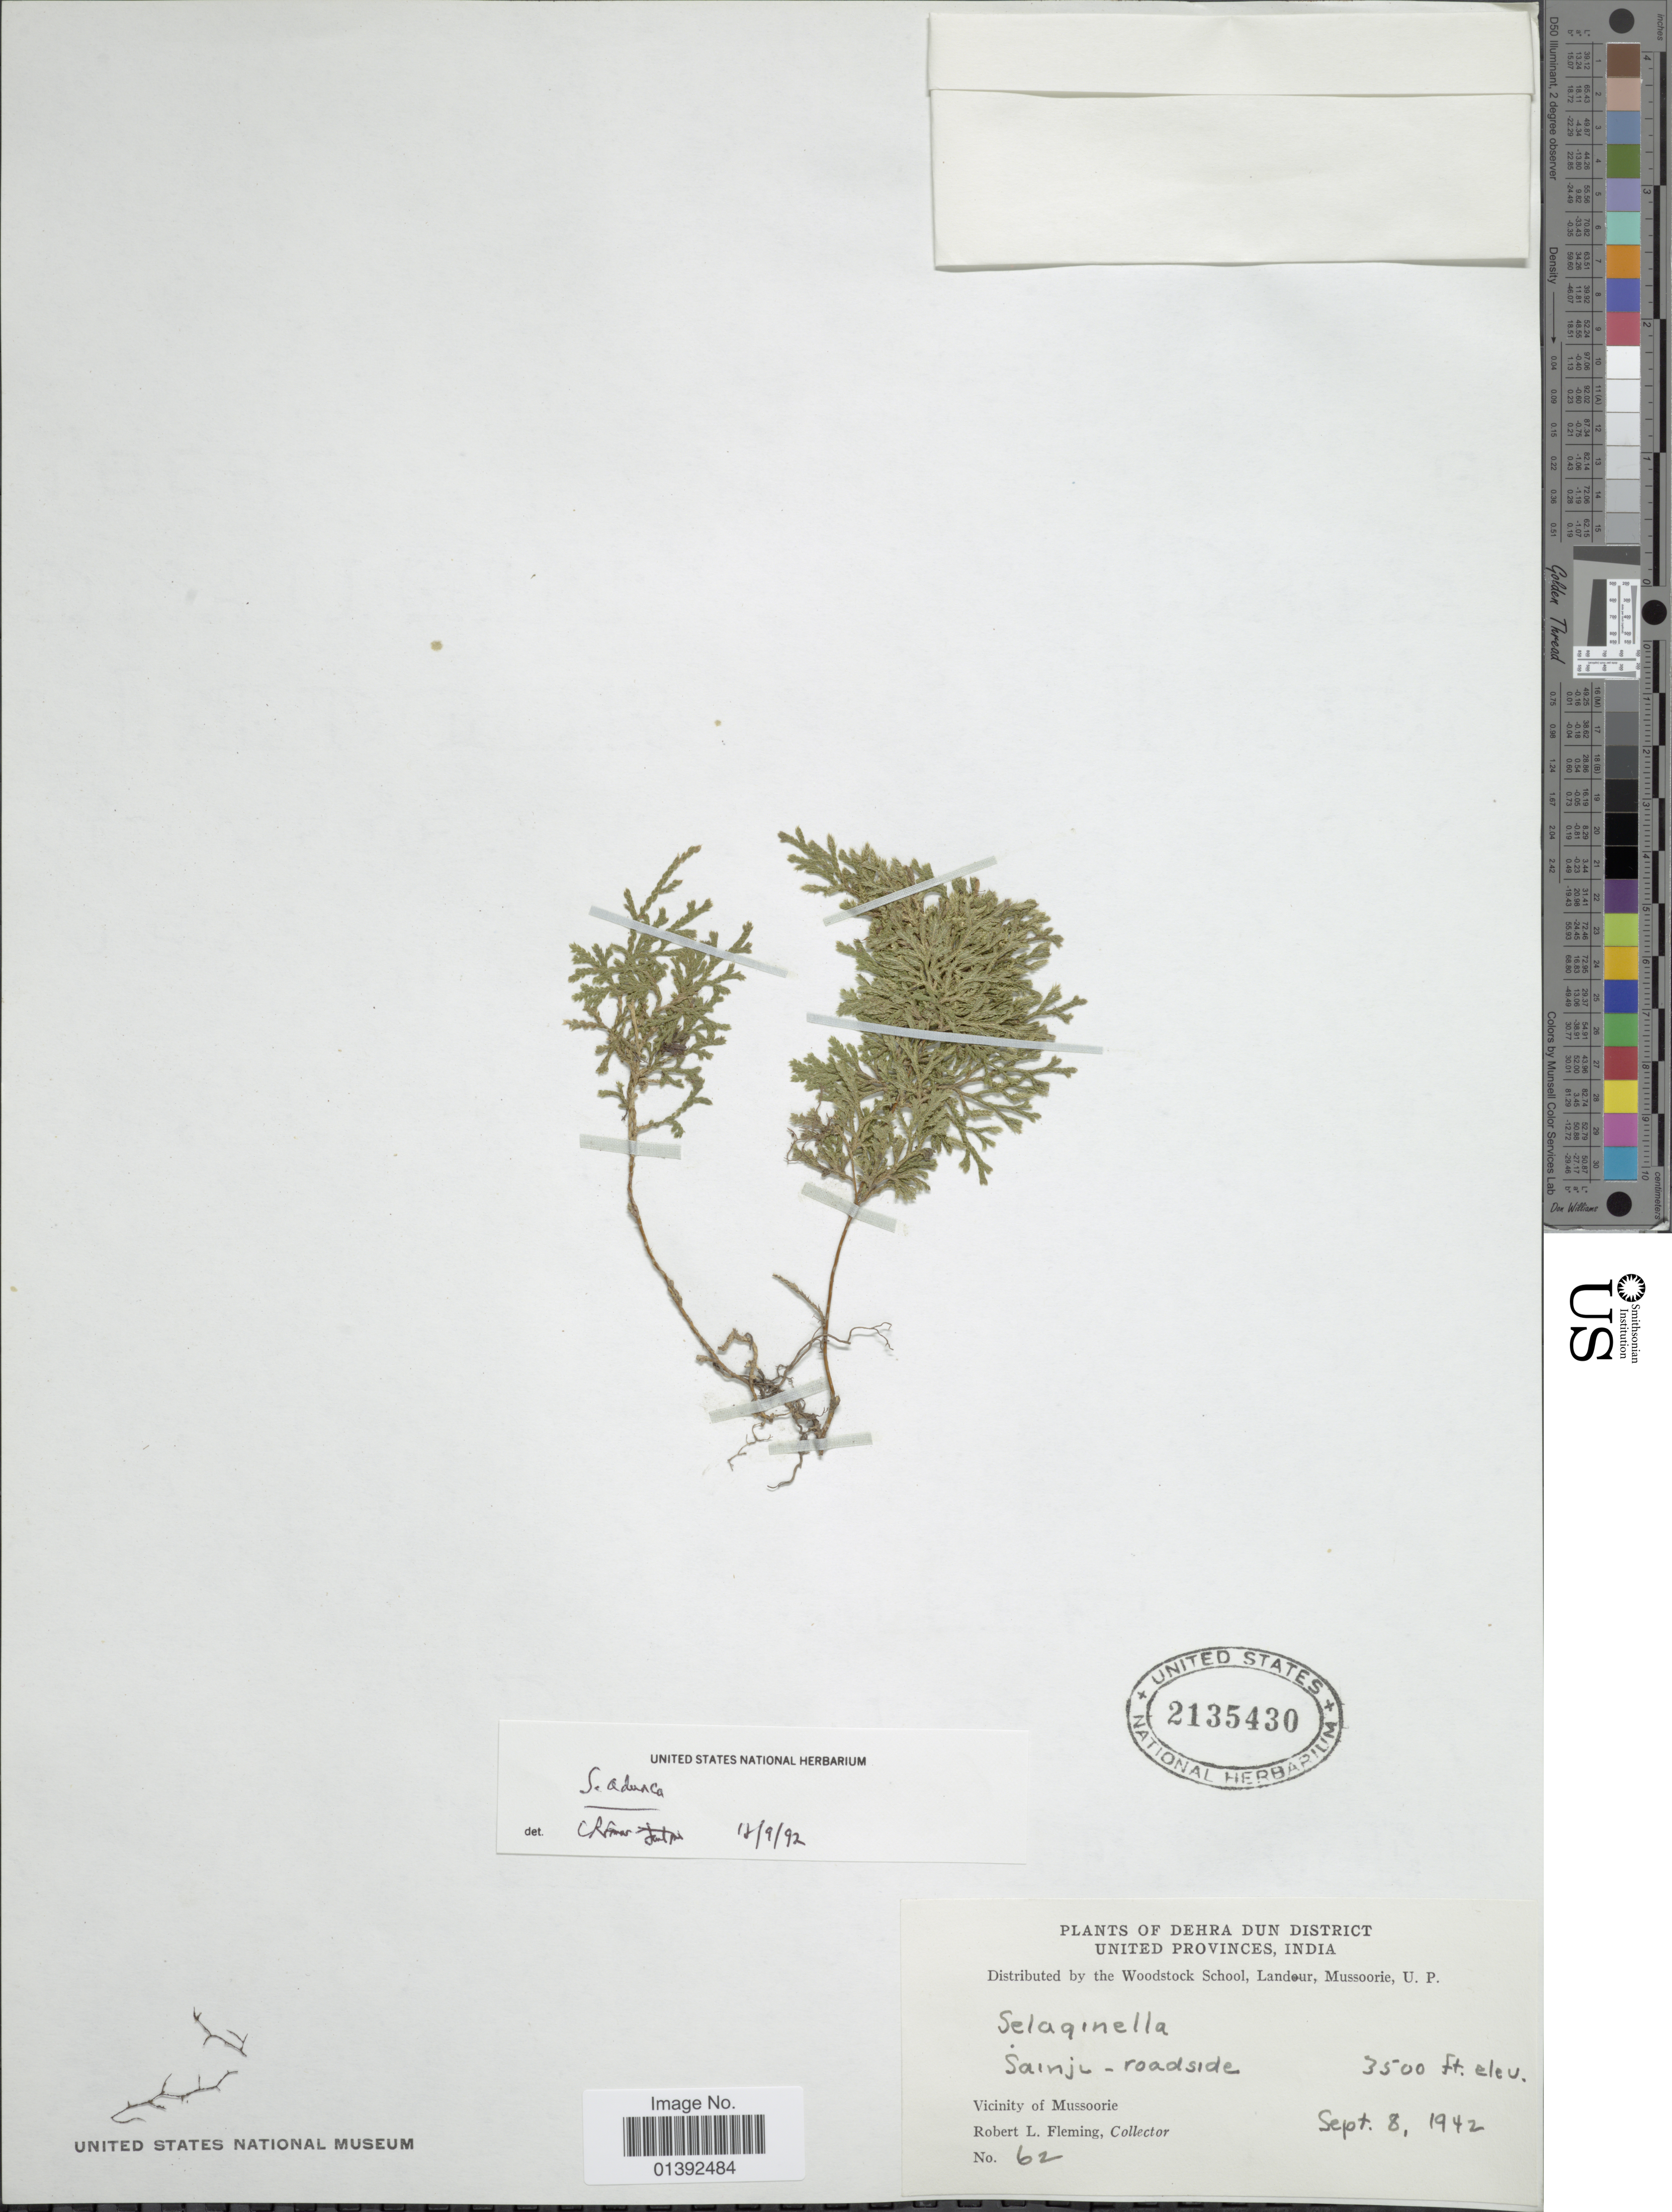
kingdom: Plantae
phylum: Tracheophyta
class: Lycopodiopsida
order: Selaginellales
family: Selaginellaceae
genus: Selaginella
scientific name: Selaginella sp.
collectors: R. Fleming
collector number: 62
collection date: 1942-09-08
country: India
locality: Dehra Dun District United Provinces, Vicinity of Mussoorie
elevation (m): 1067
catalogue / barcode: US 2135430